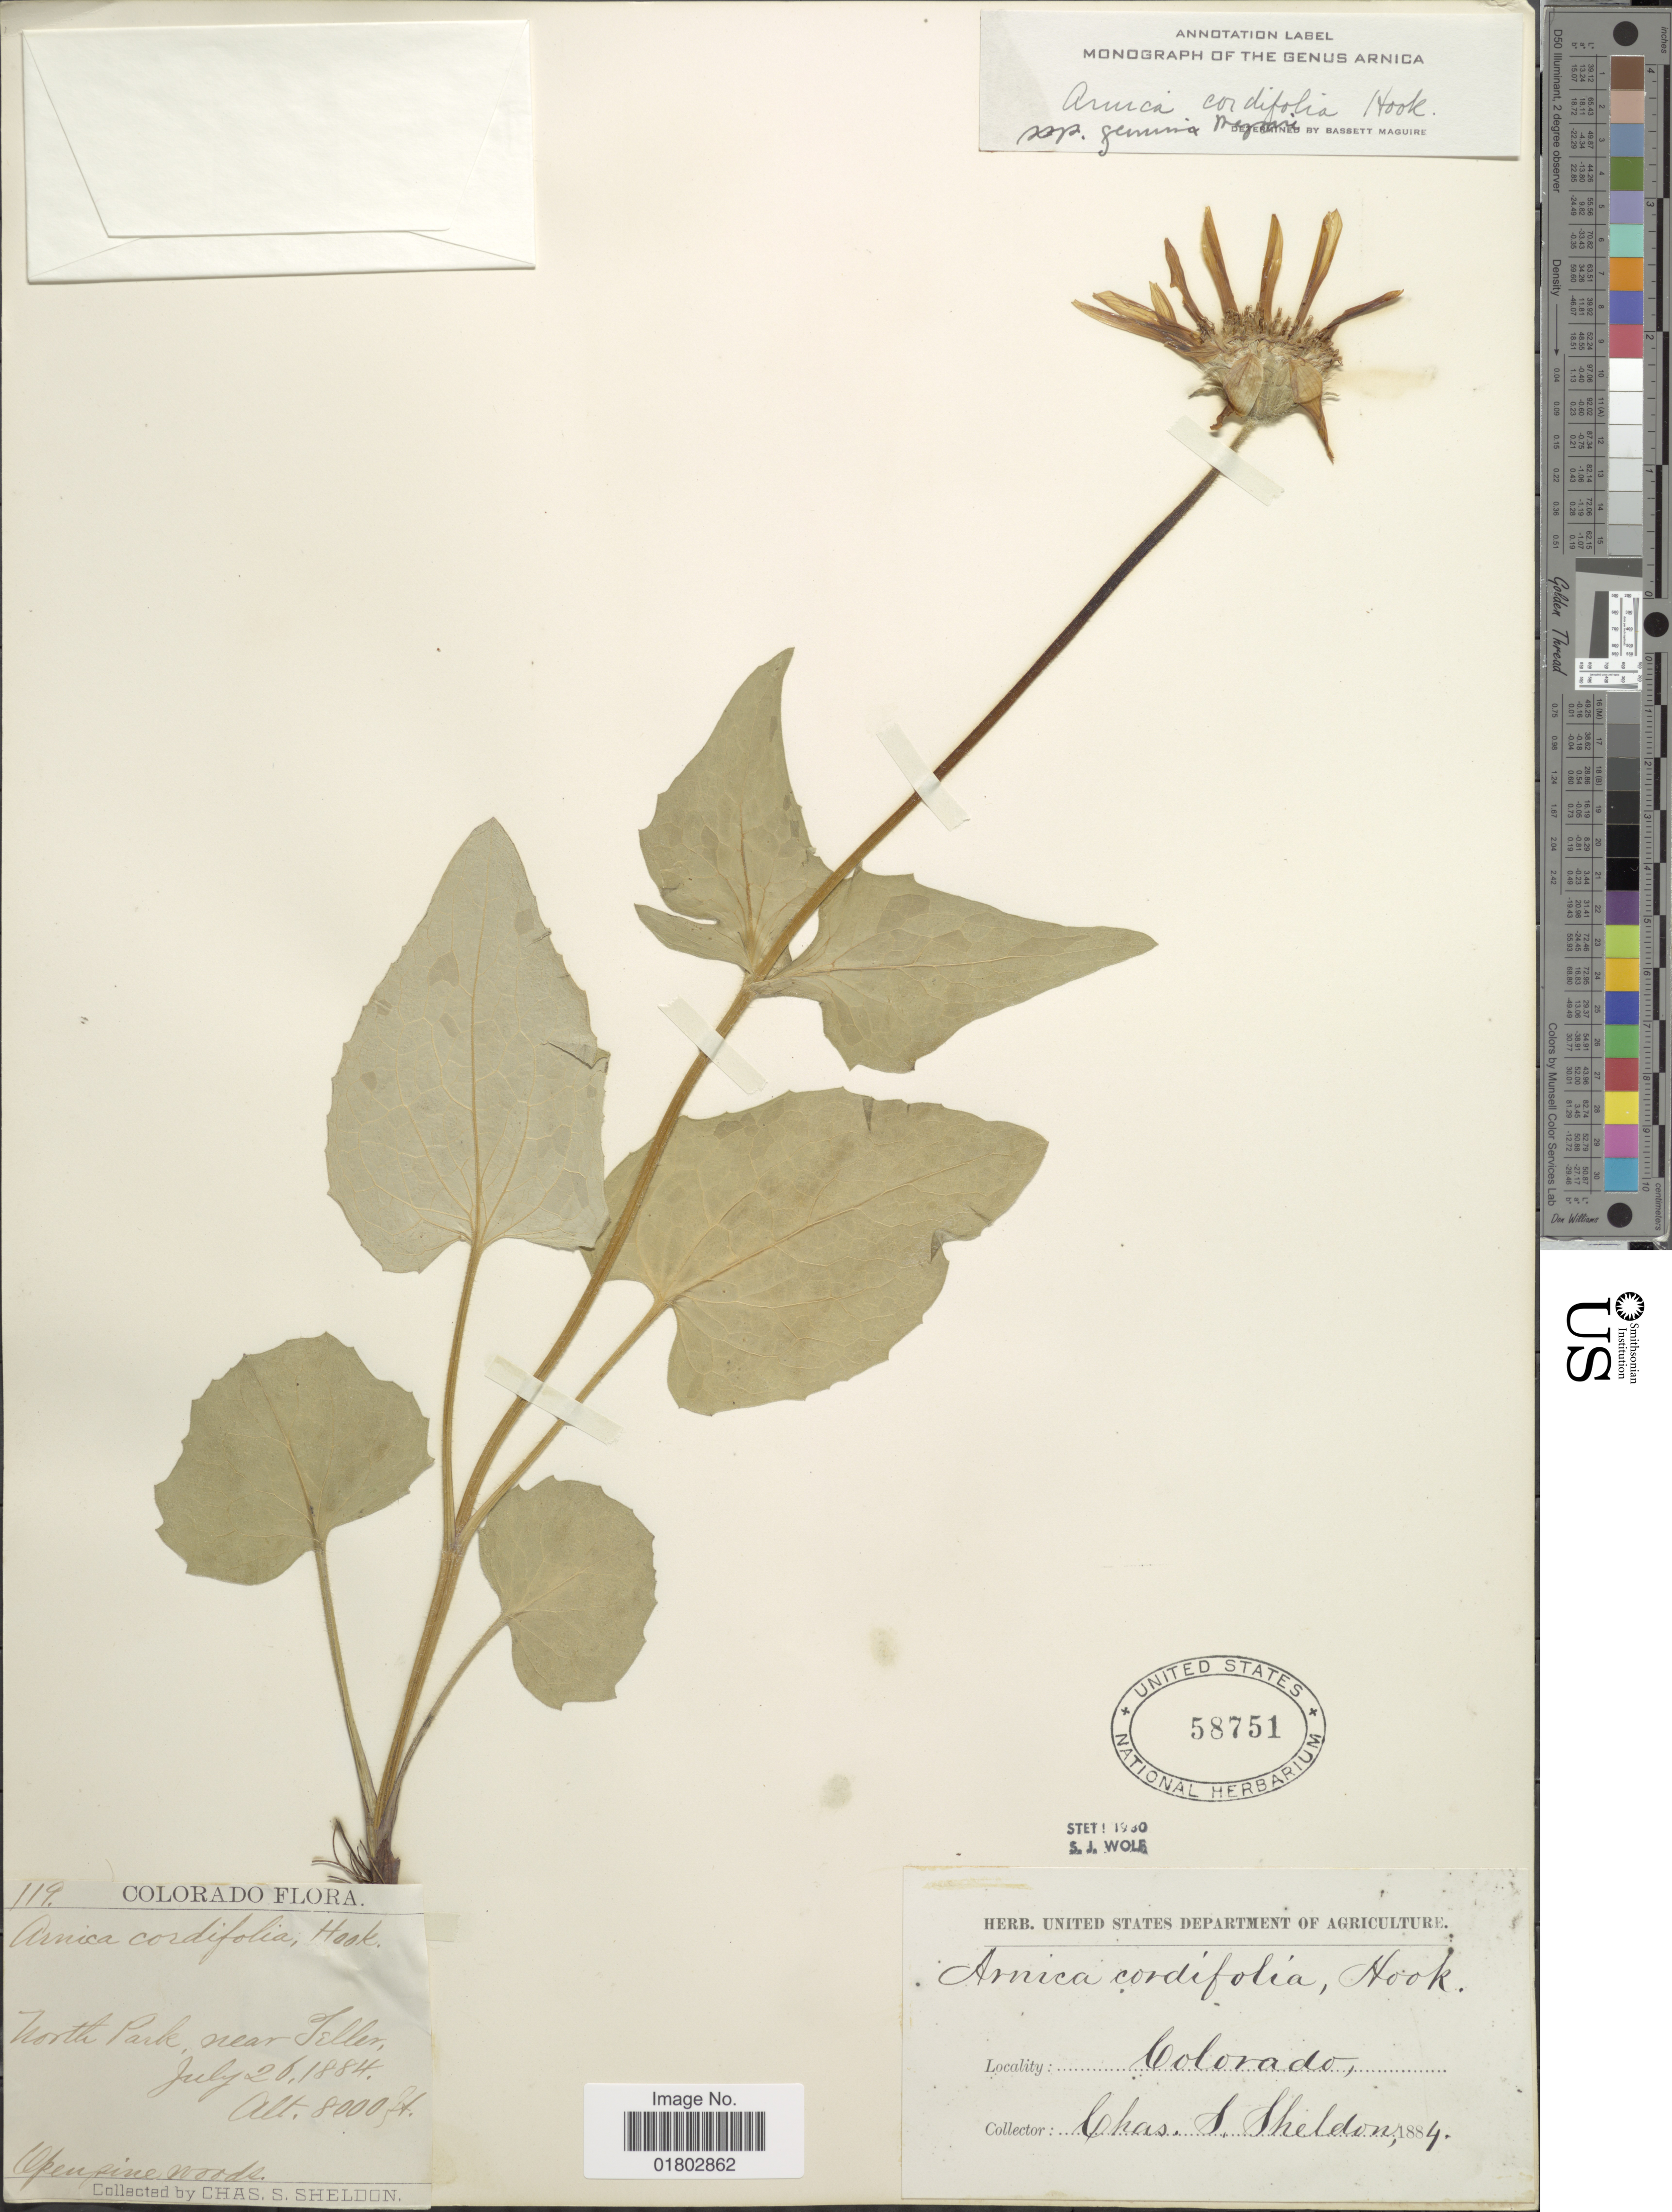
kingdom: Plantae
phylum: Tracheophyta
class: Magnoliopsida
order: Asterales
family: Asteraceae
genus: Arnica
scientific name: Arnica cordifolia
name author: Hook.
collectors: C. S. Sheldon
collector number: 119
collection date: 1884-07-26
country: United States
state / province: Colorado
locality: North Park, near Teller, Open wine woods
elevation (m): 2438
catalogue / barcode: US 58751